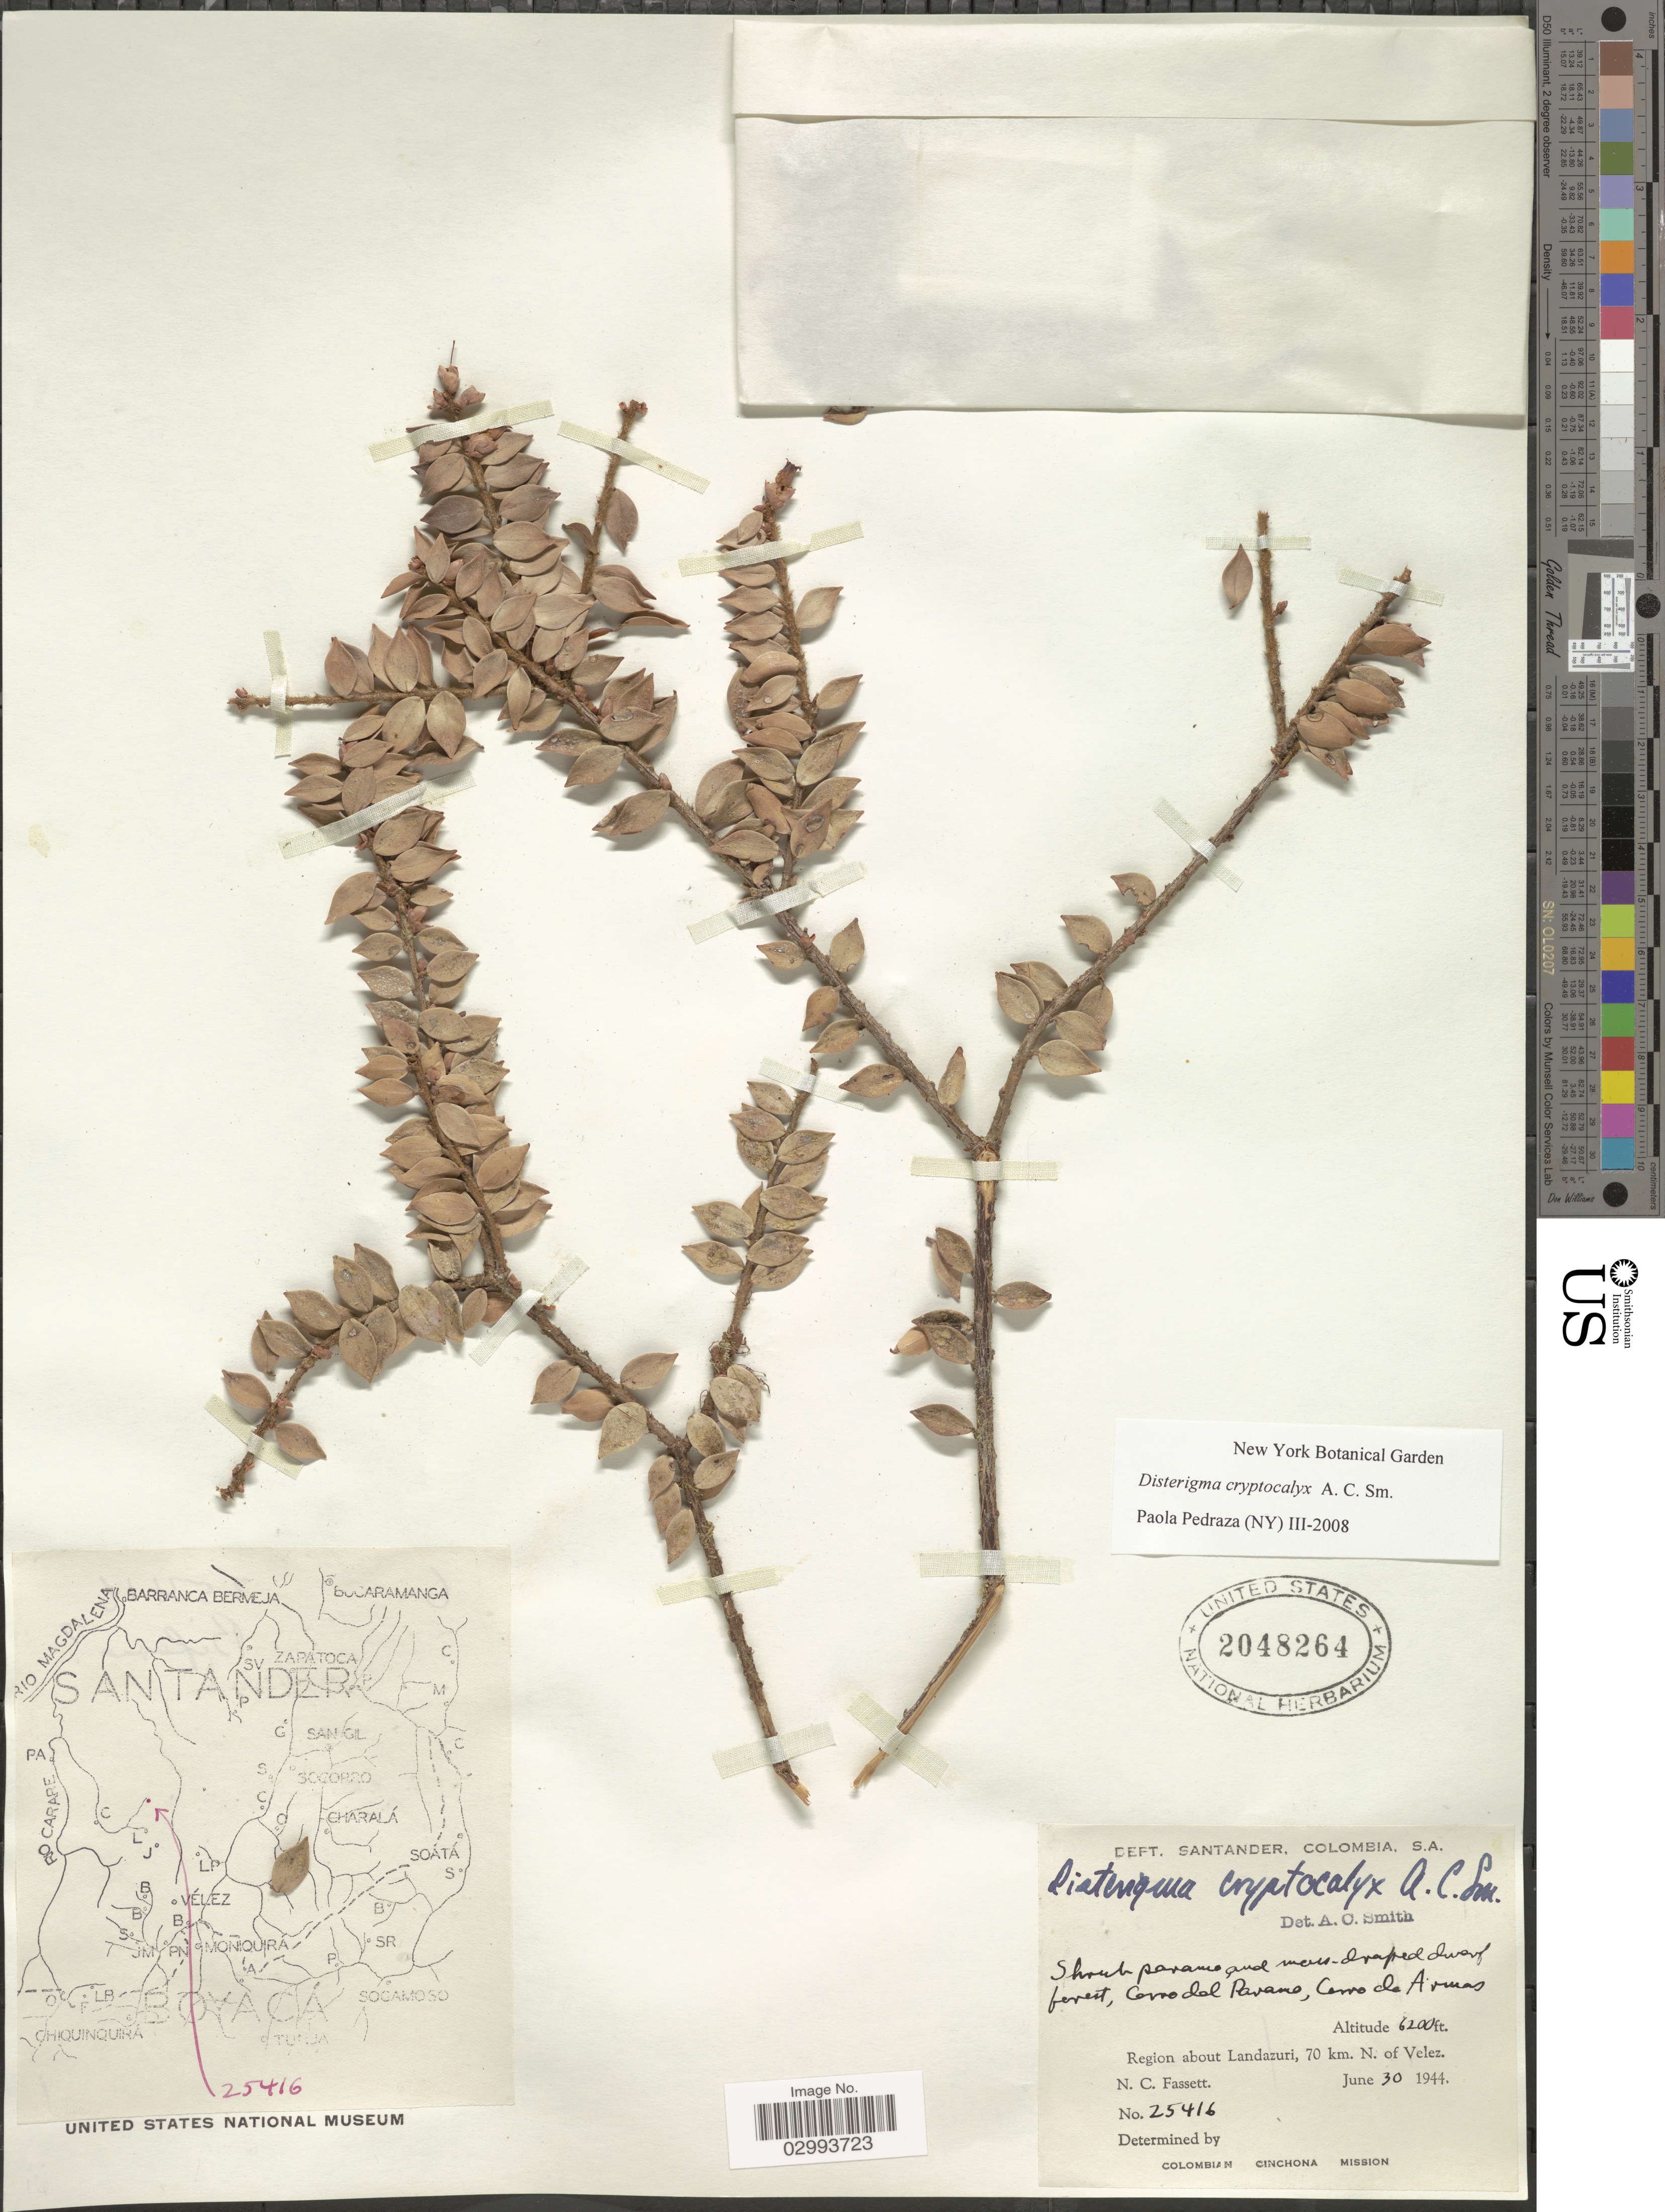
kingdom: Plantae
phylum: Tracheophyta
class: Magnoliopsida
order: Ericales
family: Ericaceae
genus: Disterigma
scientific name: Disterigma cryptocalyx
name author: A.C. Sm.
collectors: N. C. Fassett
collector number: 25416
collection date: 1944-06-30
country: Colombia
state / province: Santander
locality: Dept. Santander, Cerro del Paramo, Cerro de Armas, Region about Landazuri, 70 km. N. of Velez.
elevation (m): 1890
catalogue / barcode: US 2048264